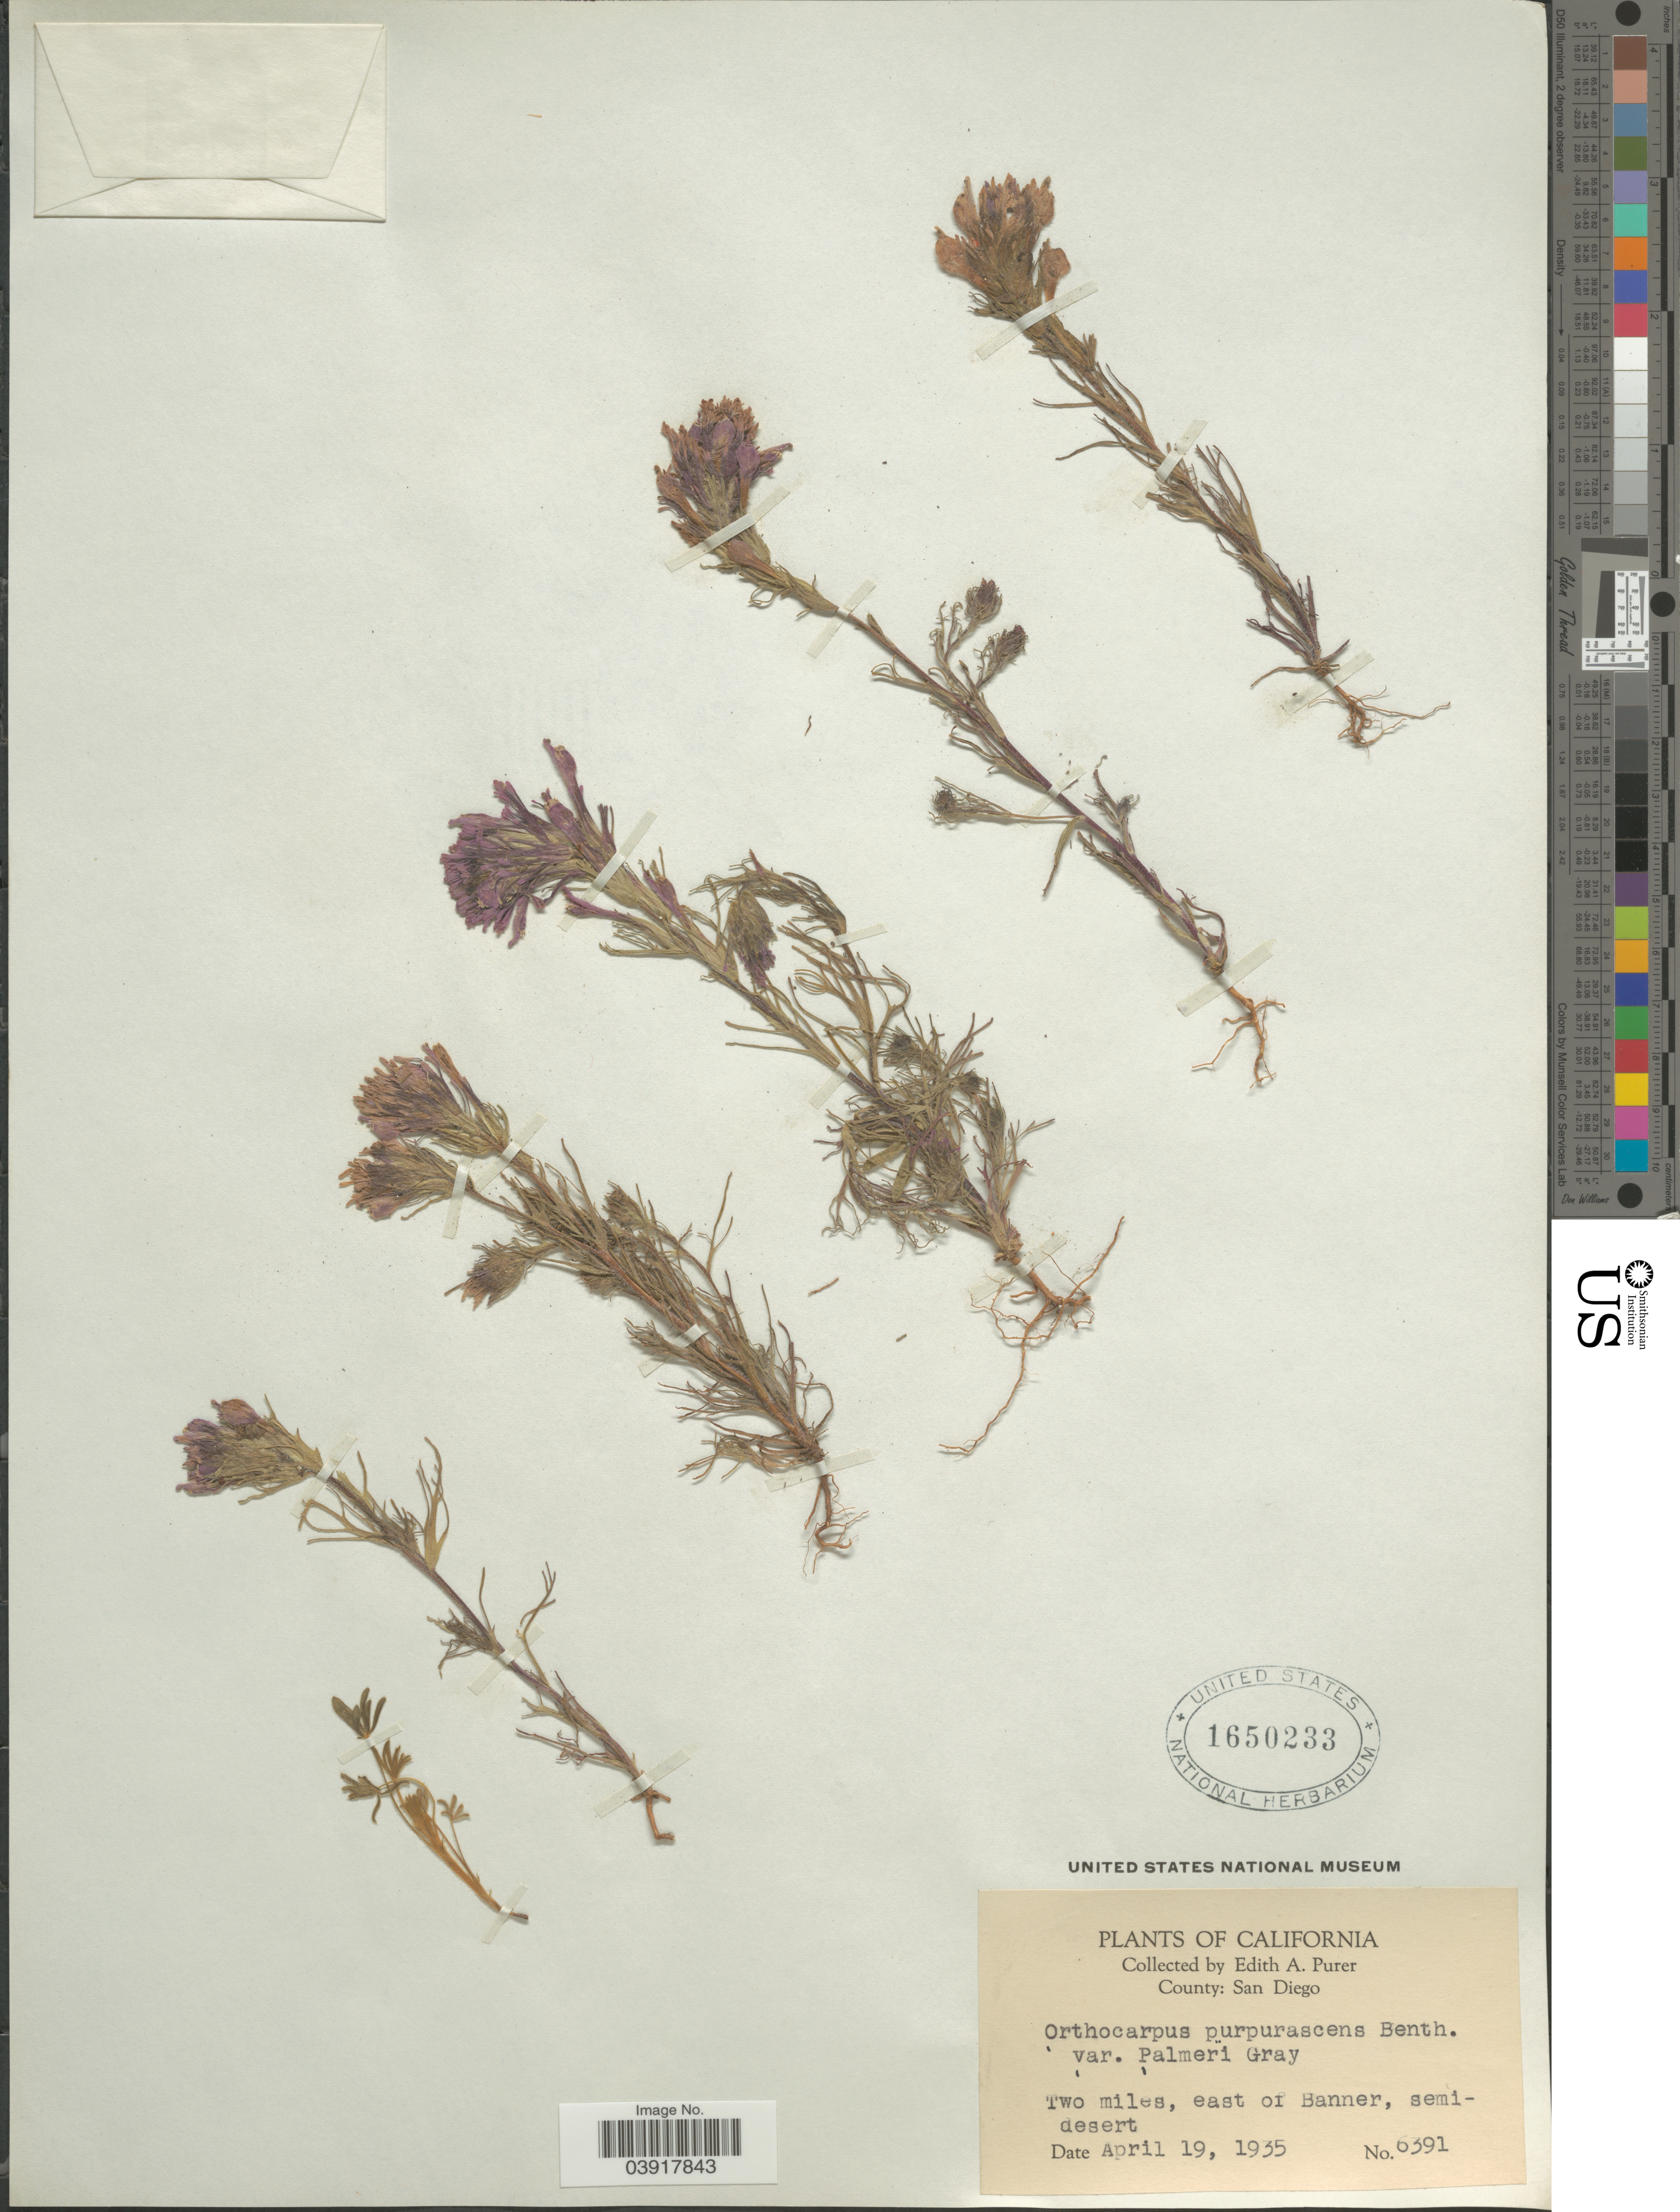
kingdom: Plantae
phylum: Tracheophyta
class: Magnoliopsida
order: Lamiales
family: Orobanchaceae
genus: Orthocarpus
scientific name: Orthocarpus purpurascens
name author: Benth.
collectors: E. Purer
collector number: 6391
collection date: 1935-04-19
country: United States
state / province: California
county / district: San Diego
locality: County: San Diego. Two miles, east of Banner, semidesert.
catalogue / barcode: US 1650233